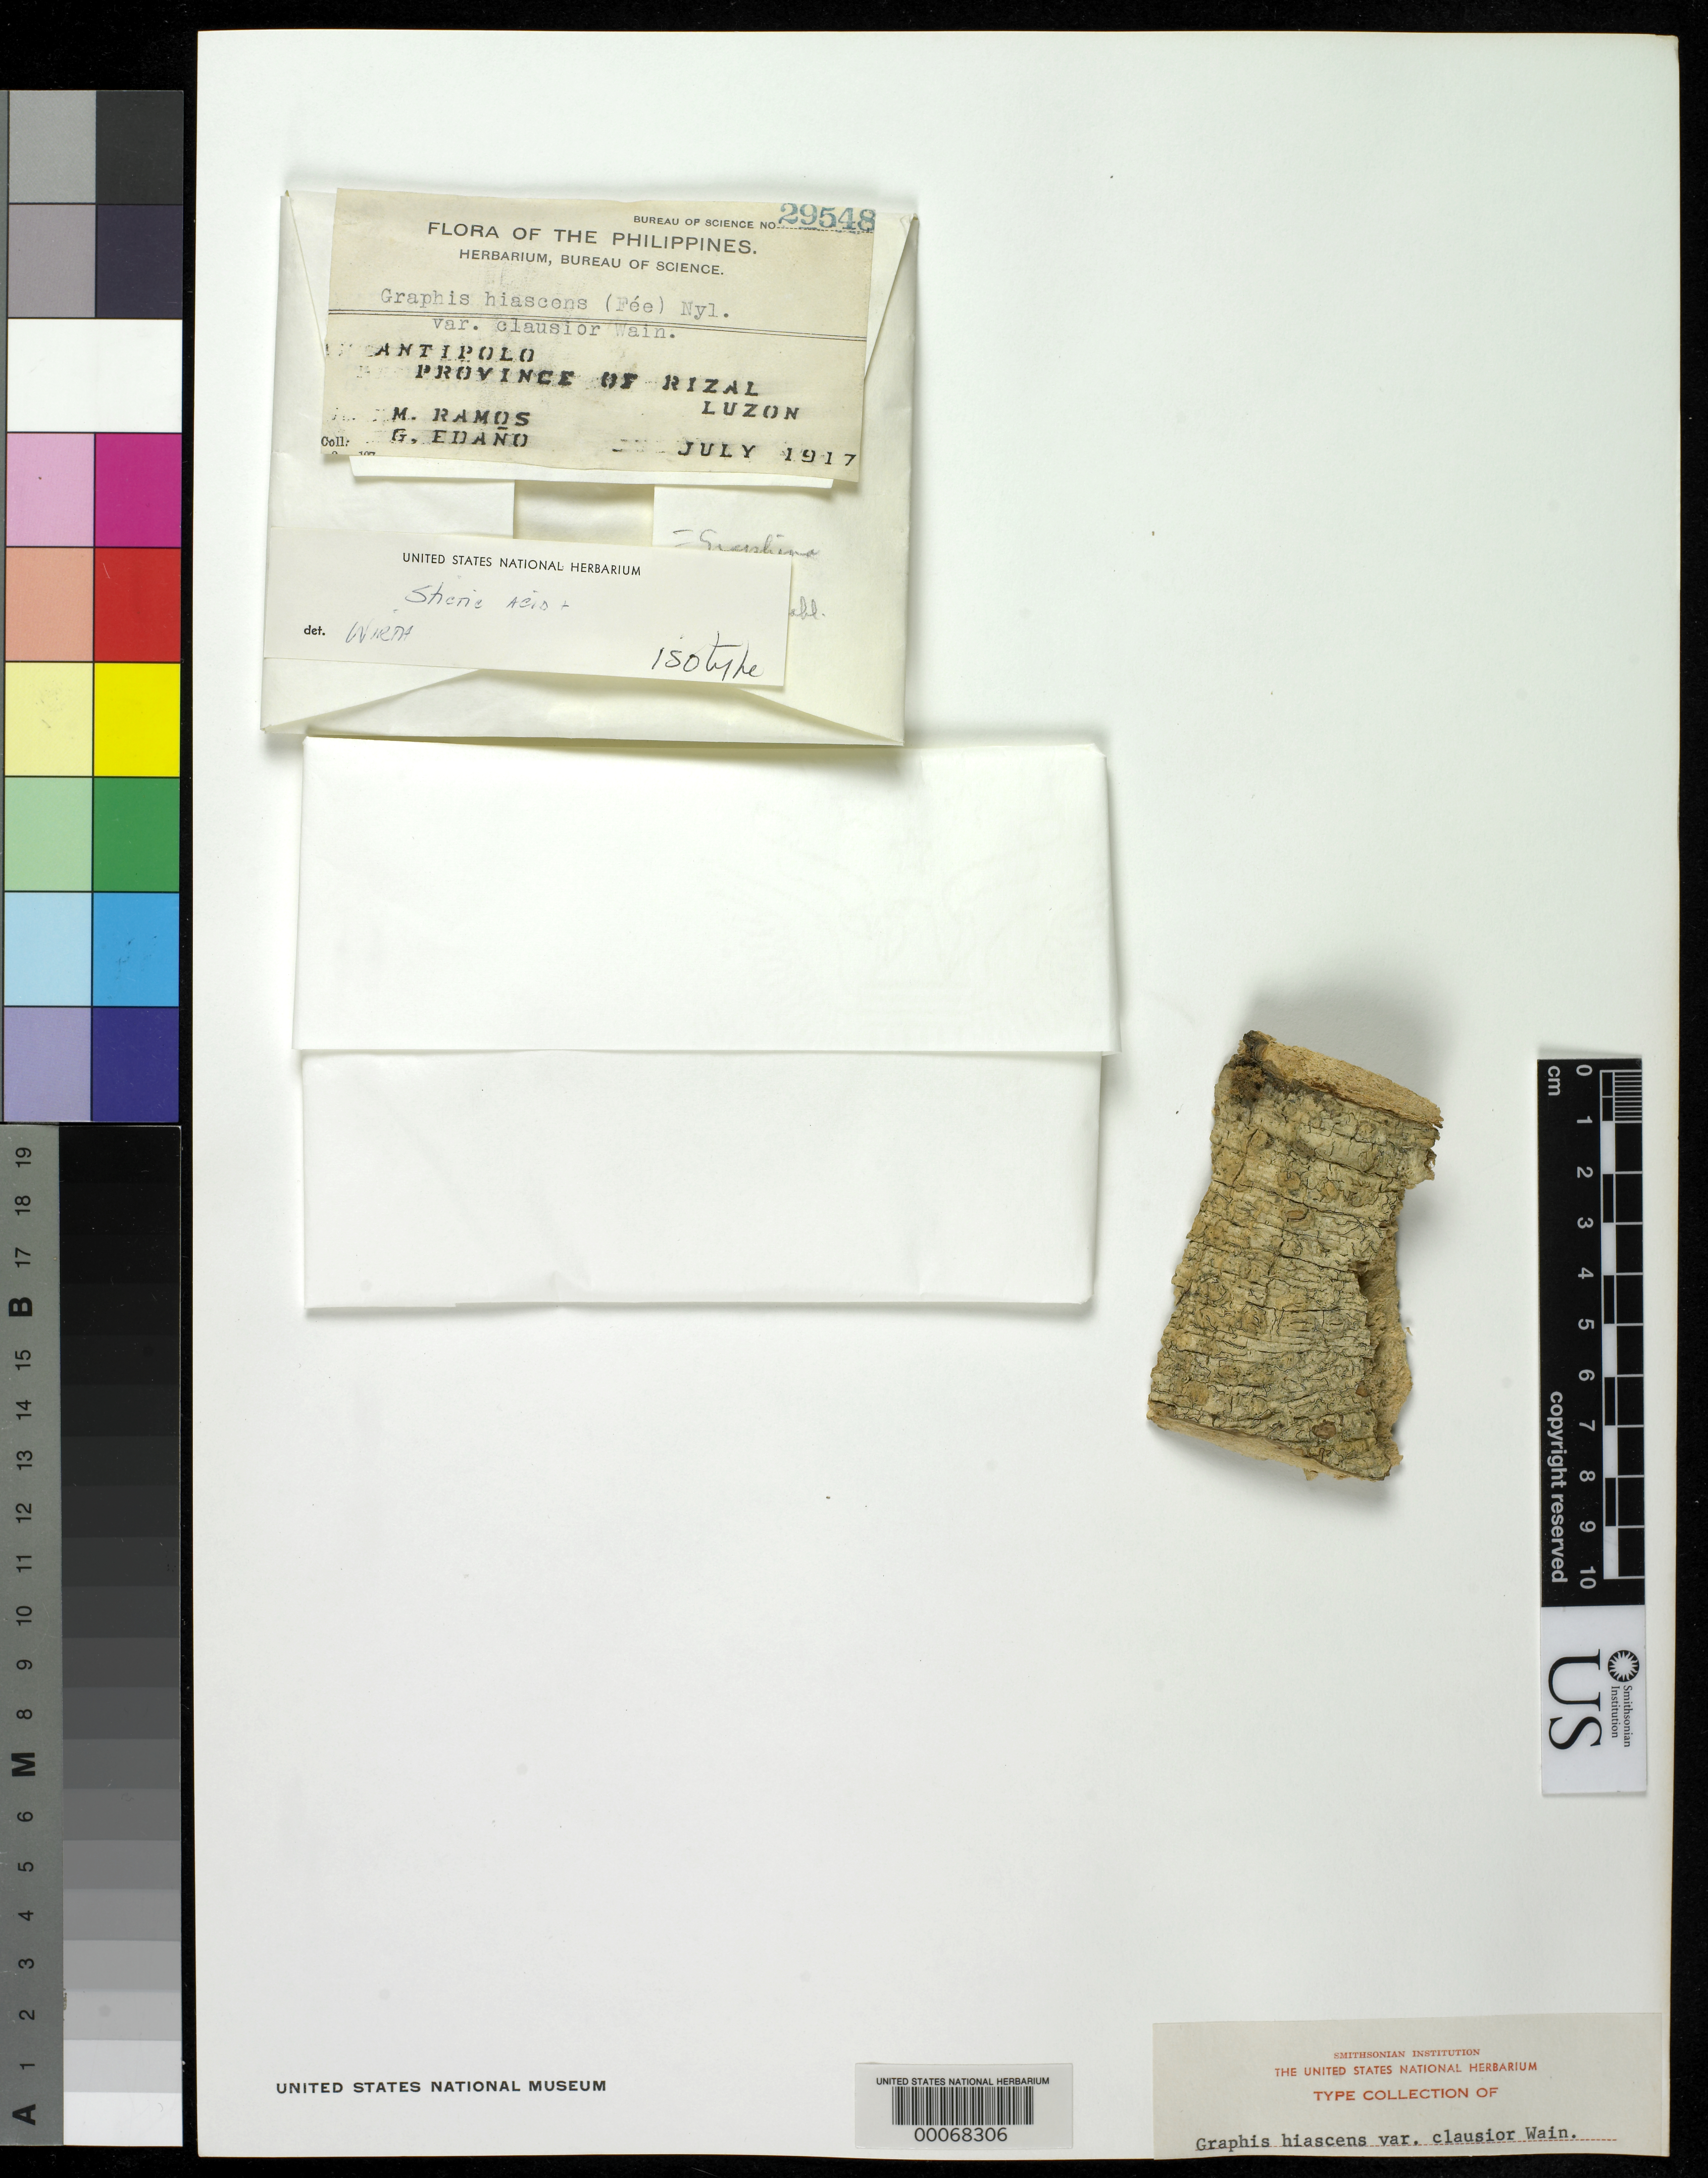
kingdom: Fungi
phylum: Ascomycota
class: Lecanoromycetes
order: Ostropales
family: Graphidaceae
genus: Graphis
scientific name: Graphis hiascens var. clausior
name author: Vain.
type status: Isotype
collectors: M. Ramos & G. E. Edaño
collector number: Bur. Sci. 29548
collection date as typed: Jul 1917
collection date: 1917-07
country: Philippines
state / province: Calabarzon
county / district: Rizal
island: Luzon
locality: Antipolo.